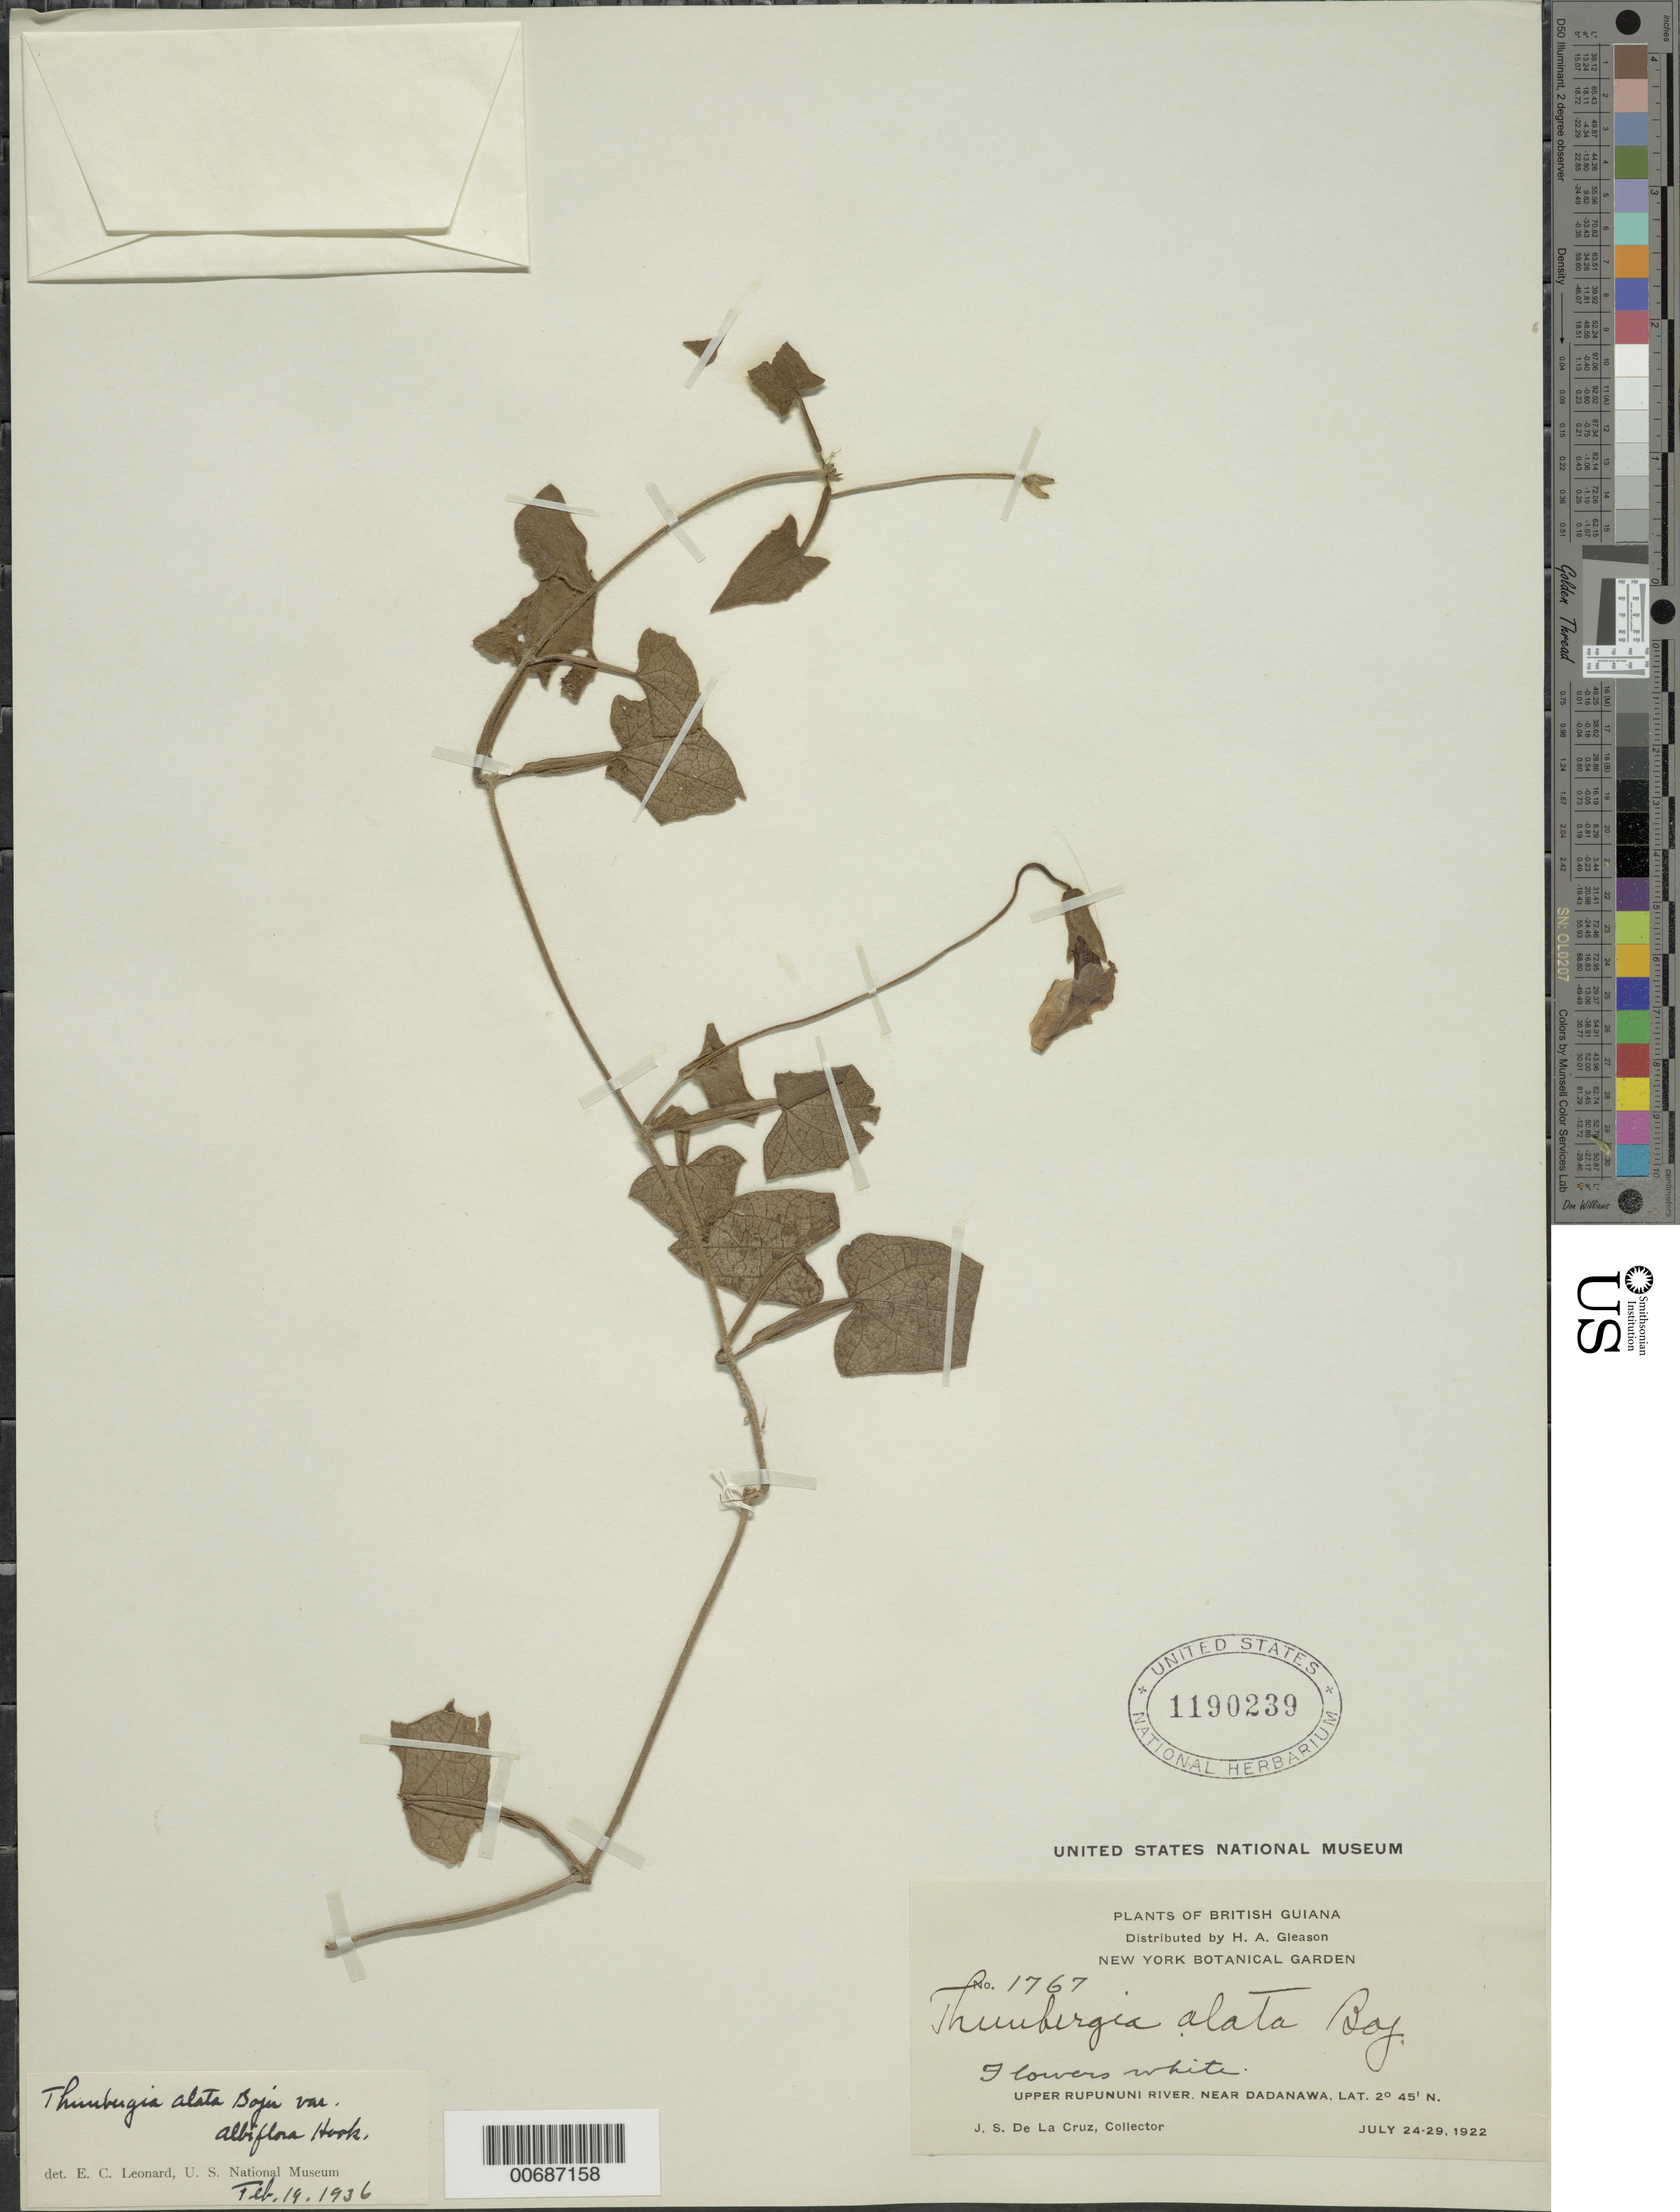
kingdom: Plantae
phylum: Tracheophyta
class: Magnoliopsida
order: Lamiales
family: Acanthaceae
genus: Thunbergia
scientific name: Thunbergia alata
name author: Bojer ex Sims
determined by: Leonard, Emery C., (US)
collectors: J. S. de la Cruz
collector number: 1767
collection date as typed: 24-Jul-22 to 29-Jul-22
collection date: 1922-07-24/1922-07-29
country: Guyana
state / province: U. Takutu-U. Essequibo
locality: Dadanawa, near, upper Rupununi R.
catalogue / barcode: US 1190239